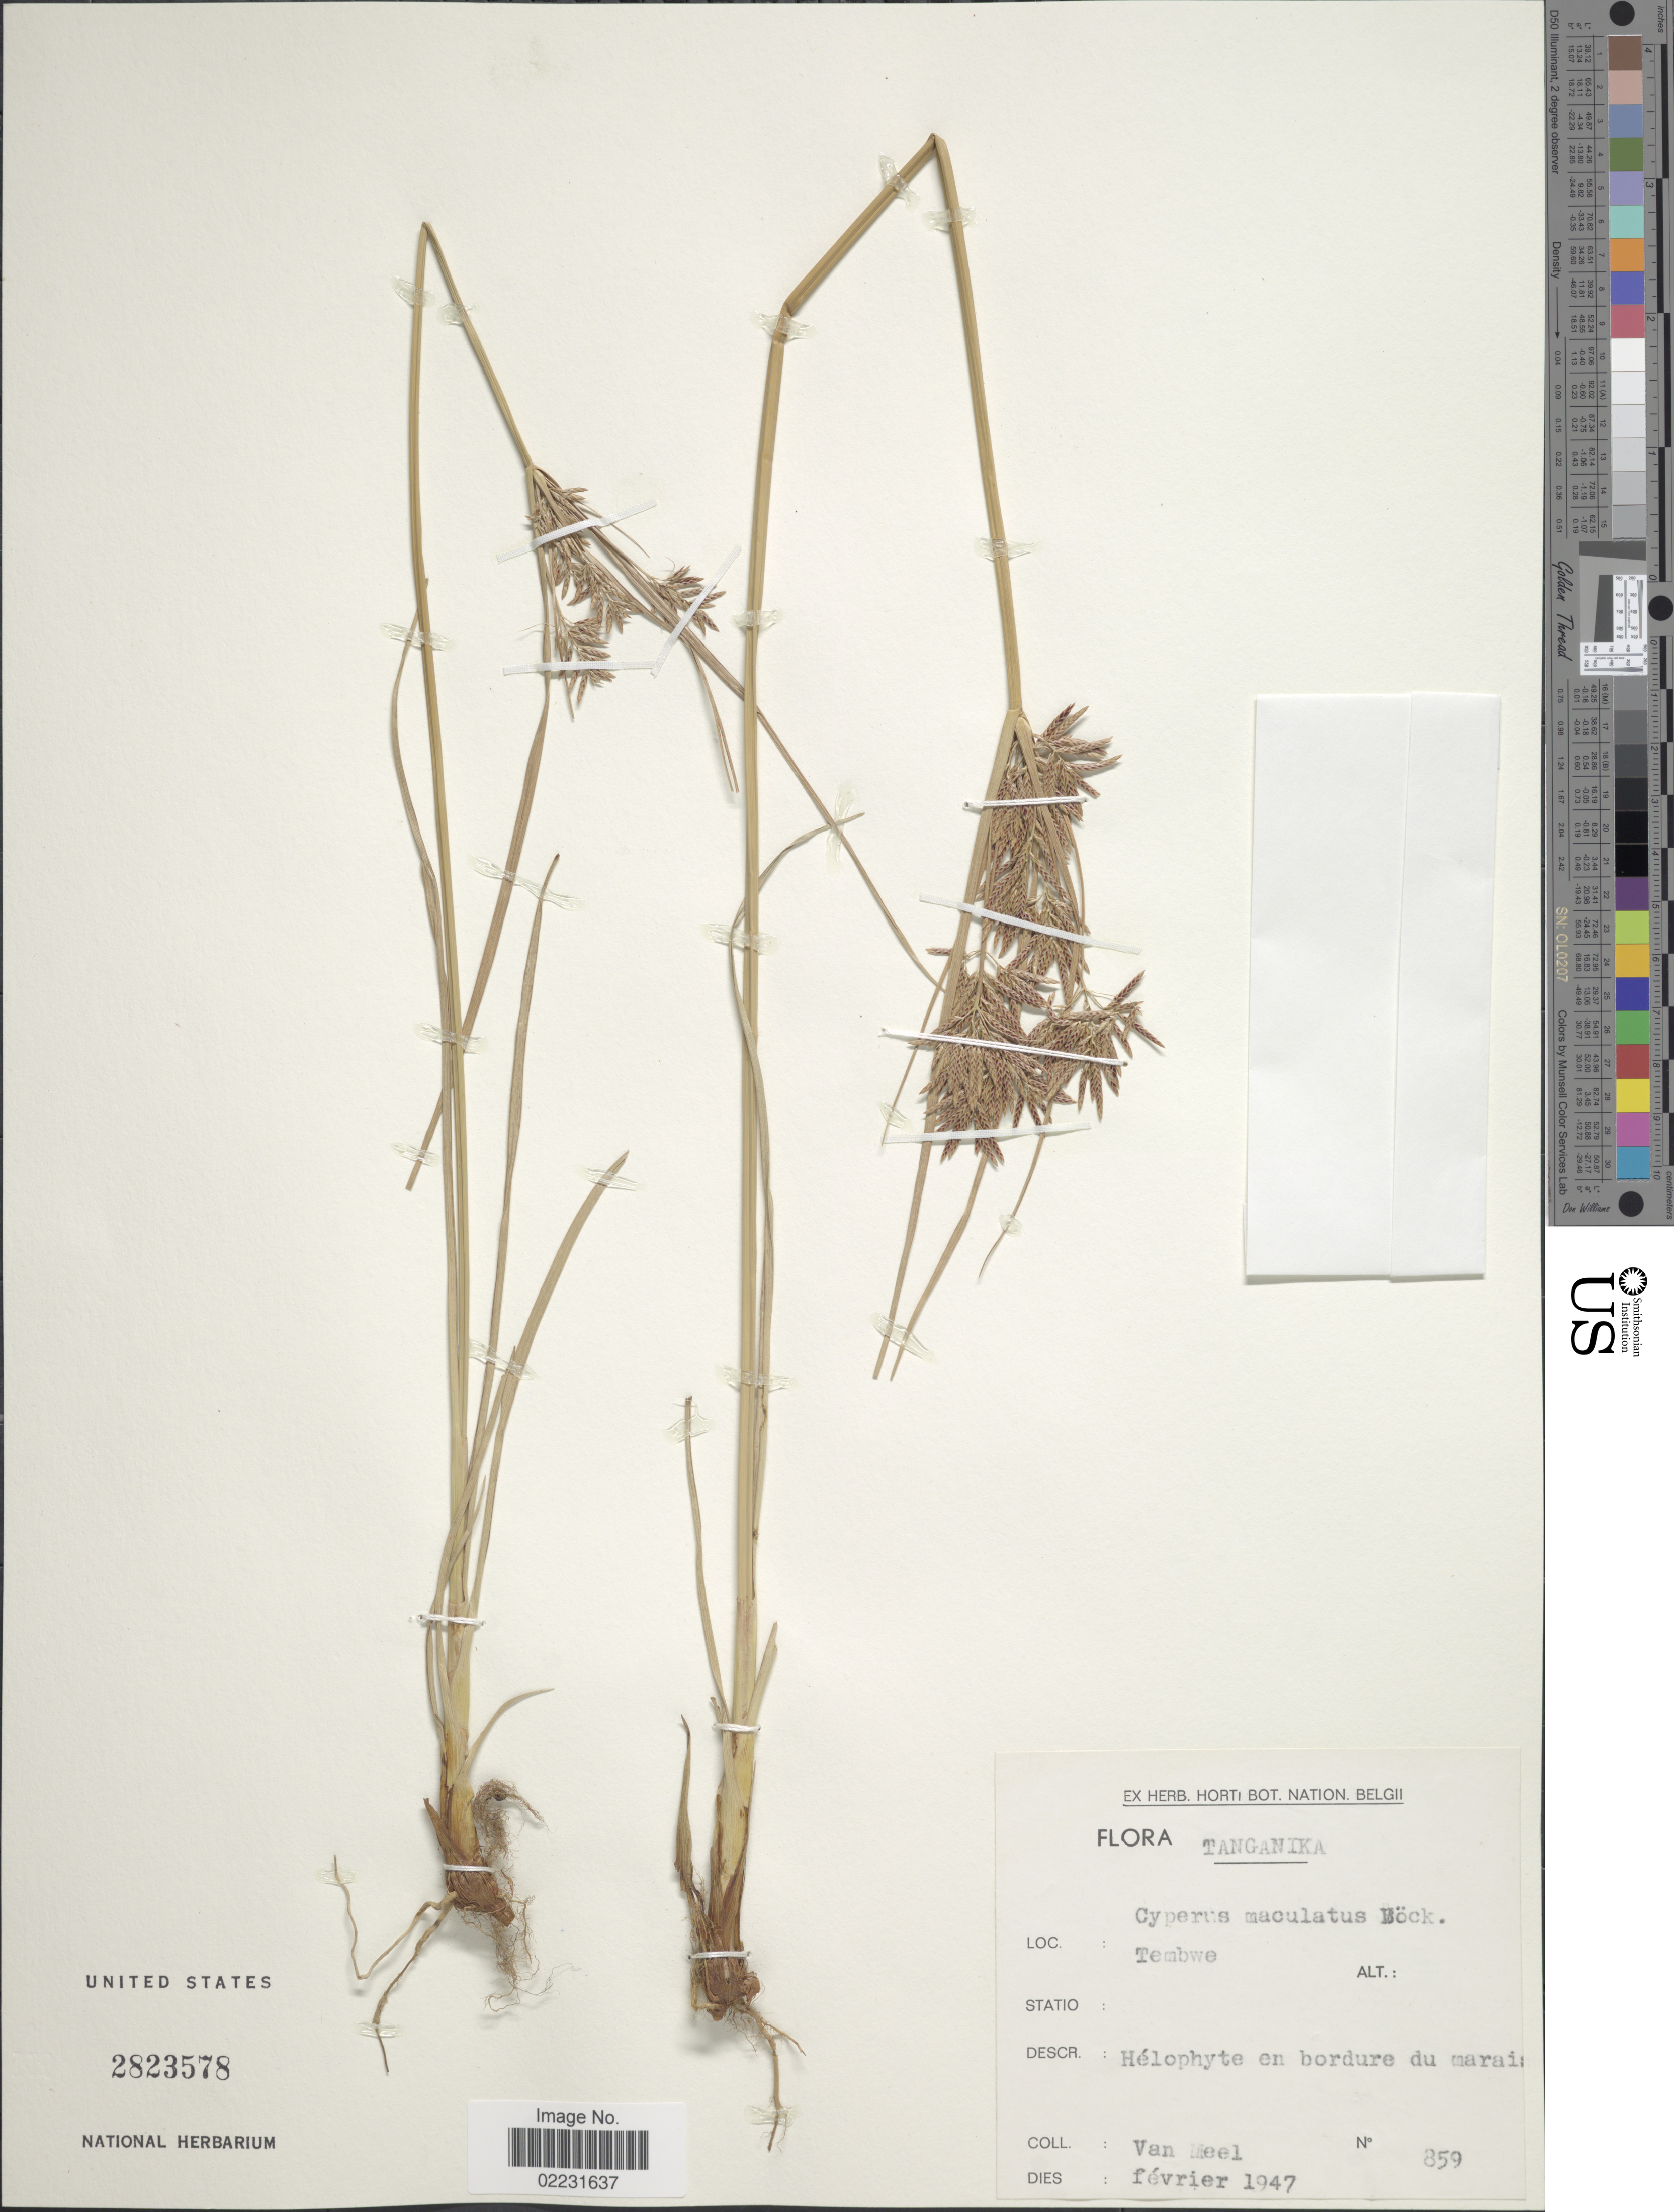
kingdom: Plantae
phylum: Tracheophyta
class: Liliopsida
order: Poales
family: Cyperaceae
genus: Cyperus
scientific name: Cyperus maculatus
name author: Boeckeler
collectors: Van Meel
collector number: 859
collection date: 1947-02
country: Tanzania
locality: Tanganika, Tembwe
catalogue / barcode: US 2823578